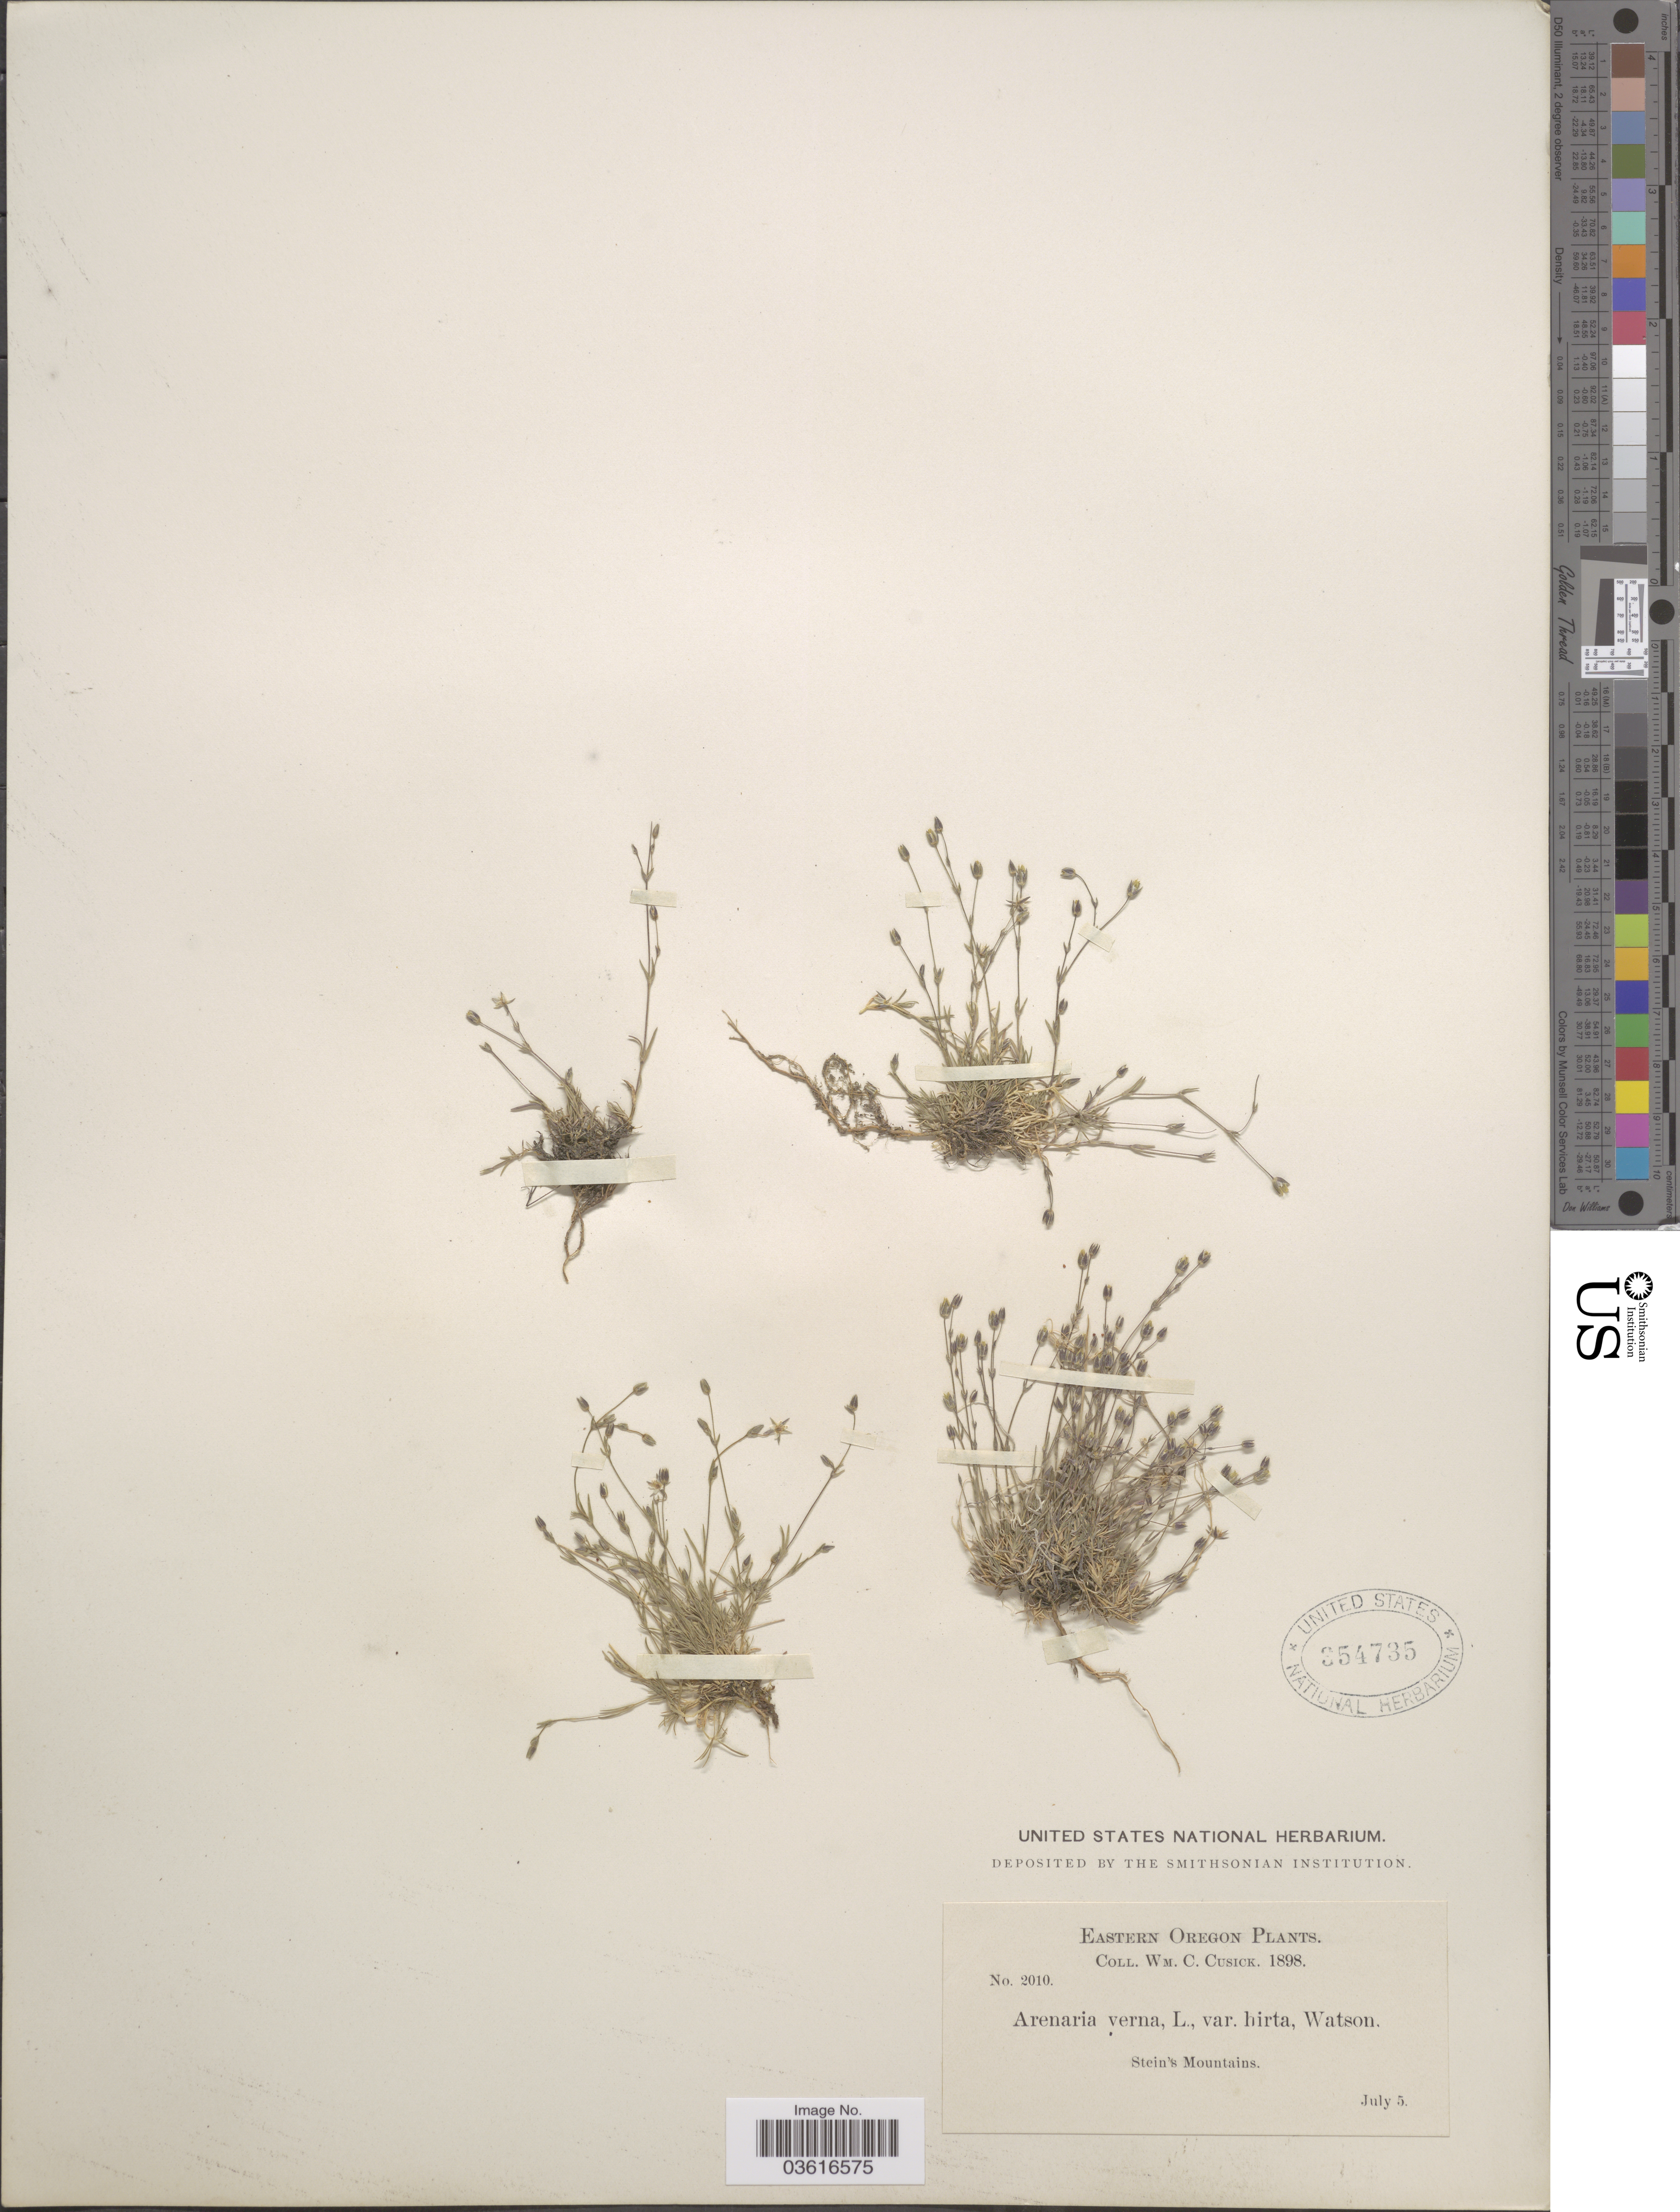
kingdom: Plantae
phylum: Tracheophyta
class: Magnoliopsida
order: Caryophyllales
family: Caryophyllaceae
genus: Minuartia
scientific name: Minuartia propinqua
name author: (Richardson) House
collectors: W. C. Cusick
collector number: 2010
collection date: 1898-07-05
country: United States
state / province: Oregon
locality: Eastern Oregon. Stein's Mountains.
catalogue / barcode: US 354735